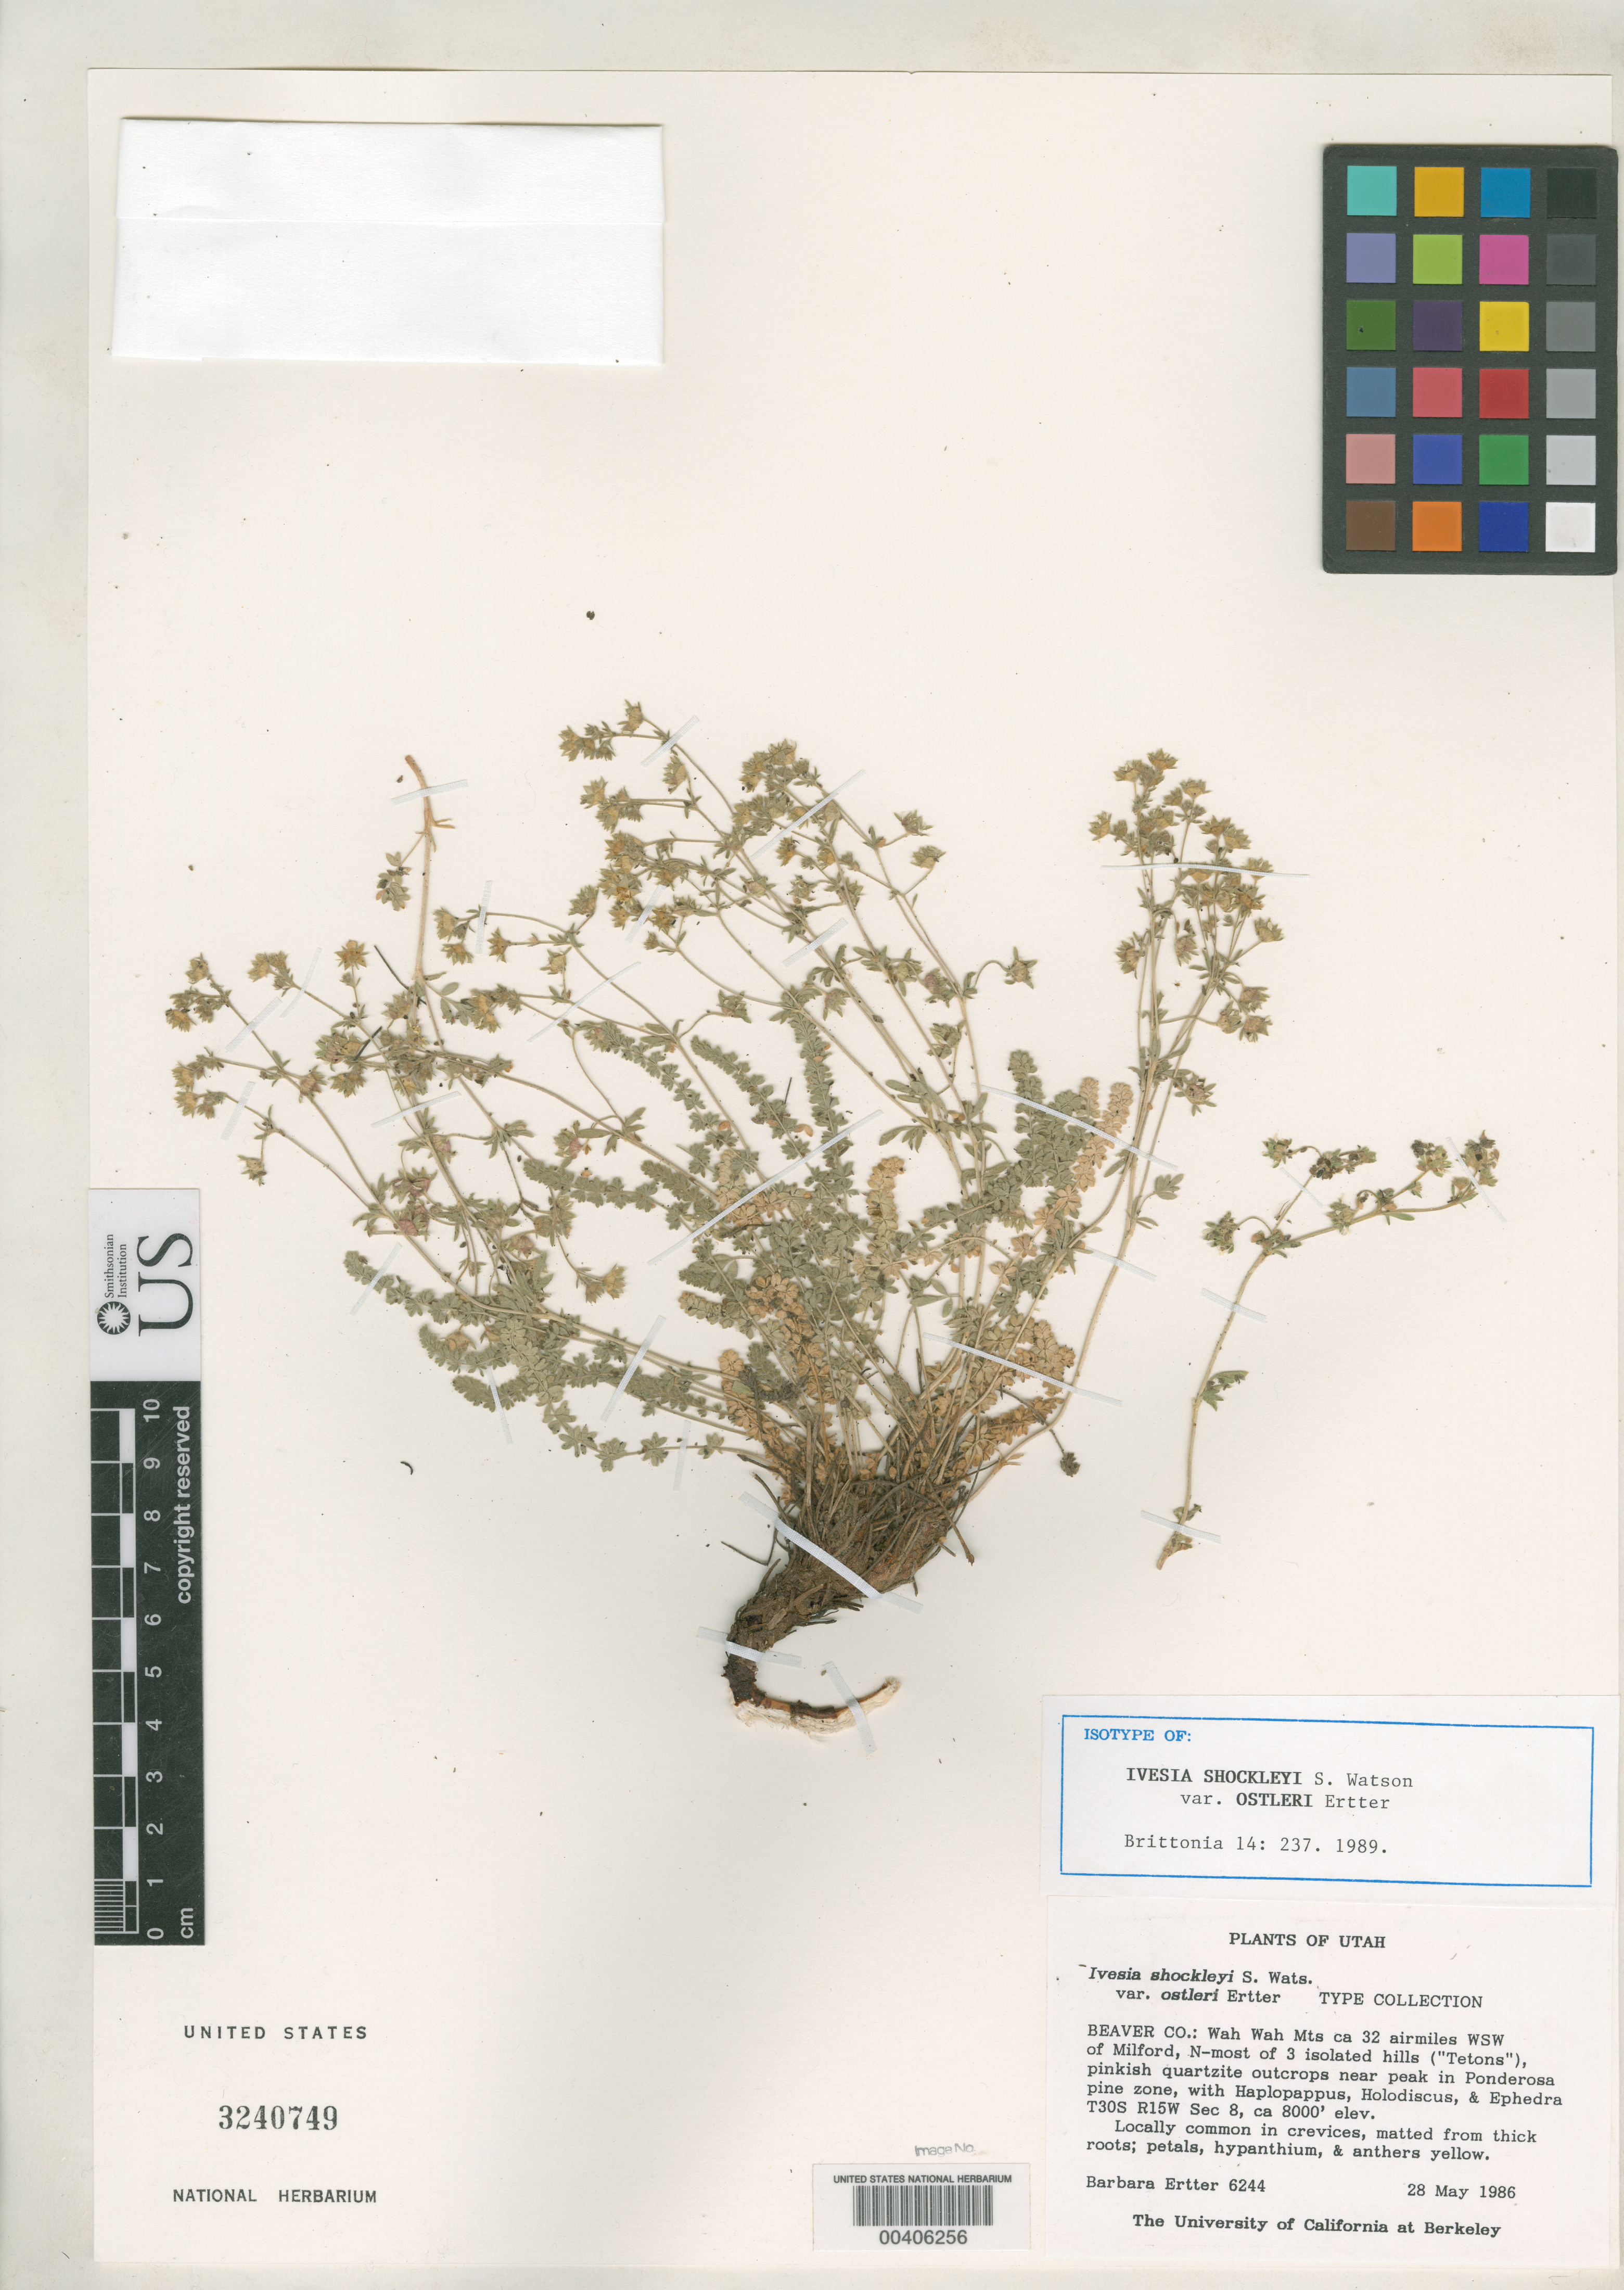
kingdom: Plantae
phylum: Tracheophyta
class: Magnoliopsida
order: Rosales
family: Rosaceae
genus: Ivesia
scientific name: Ivesia shockleyi var. ostleri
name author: Ertter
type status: Isotype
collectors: B. Ertter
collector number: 6244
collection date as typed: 28 May 1986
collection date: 1986-05-28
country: United States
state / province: Utah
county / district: Beaver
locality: Wah wah Mountains, ca. 32 air miles wsw of Milford, n-most of 3 isolates hills ("Tetons").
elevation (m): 2438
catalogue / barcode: US 3240749